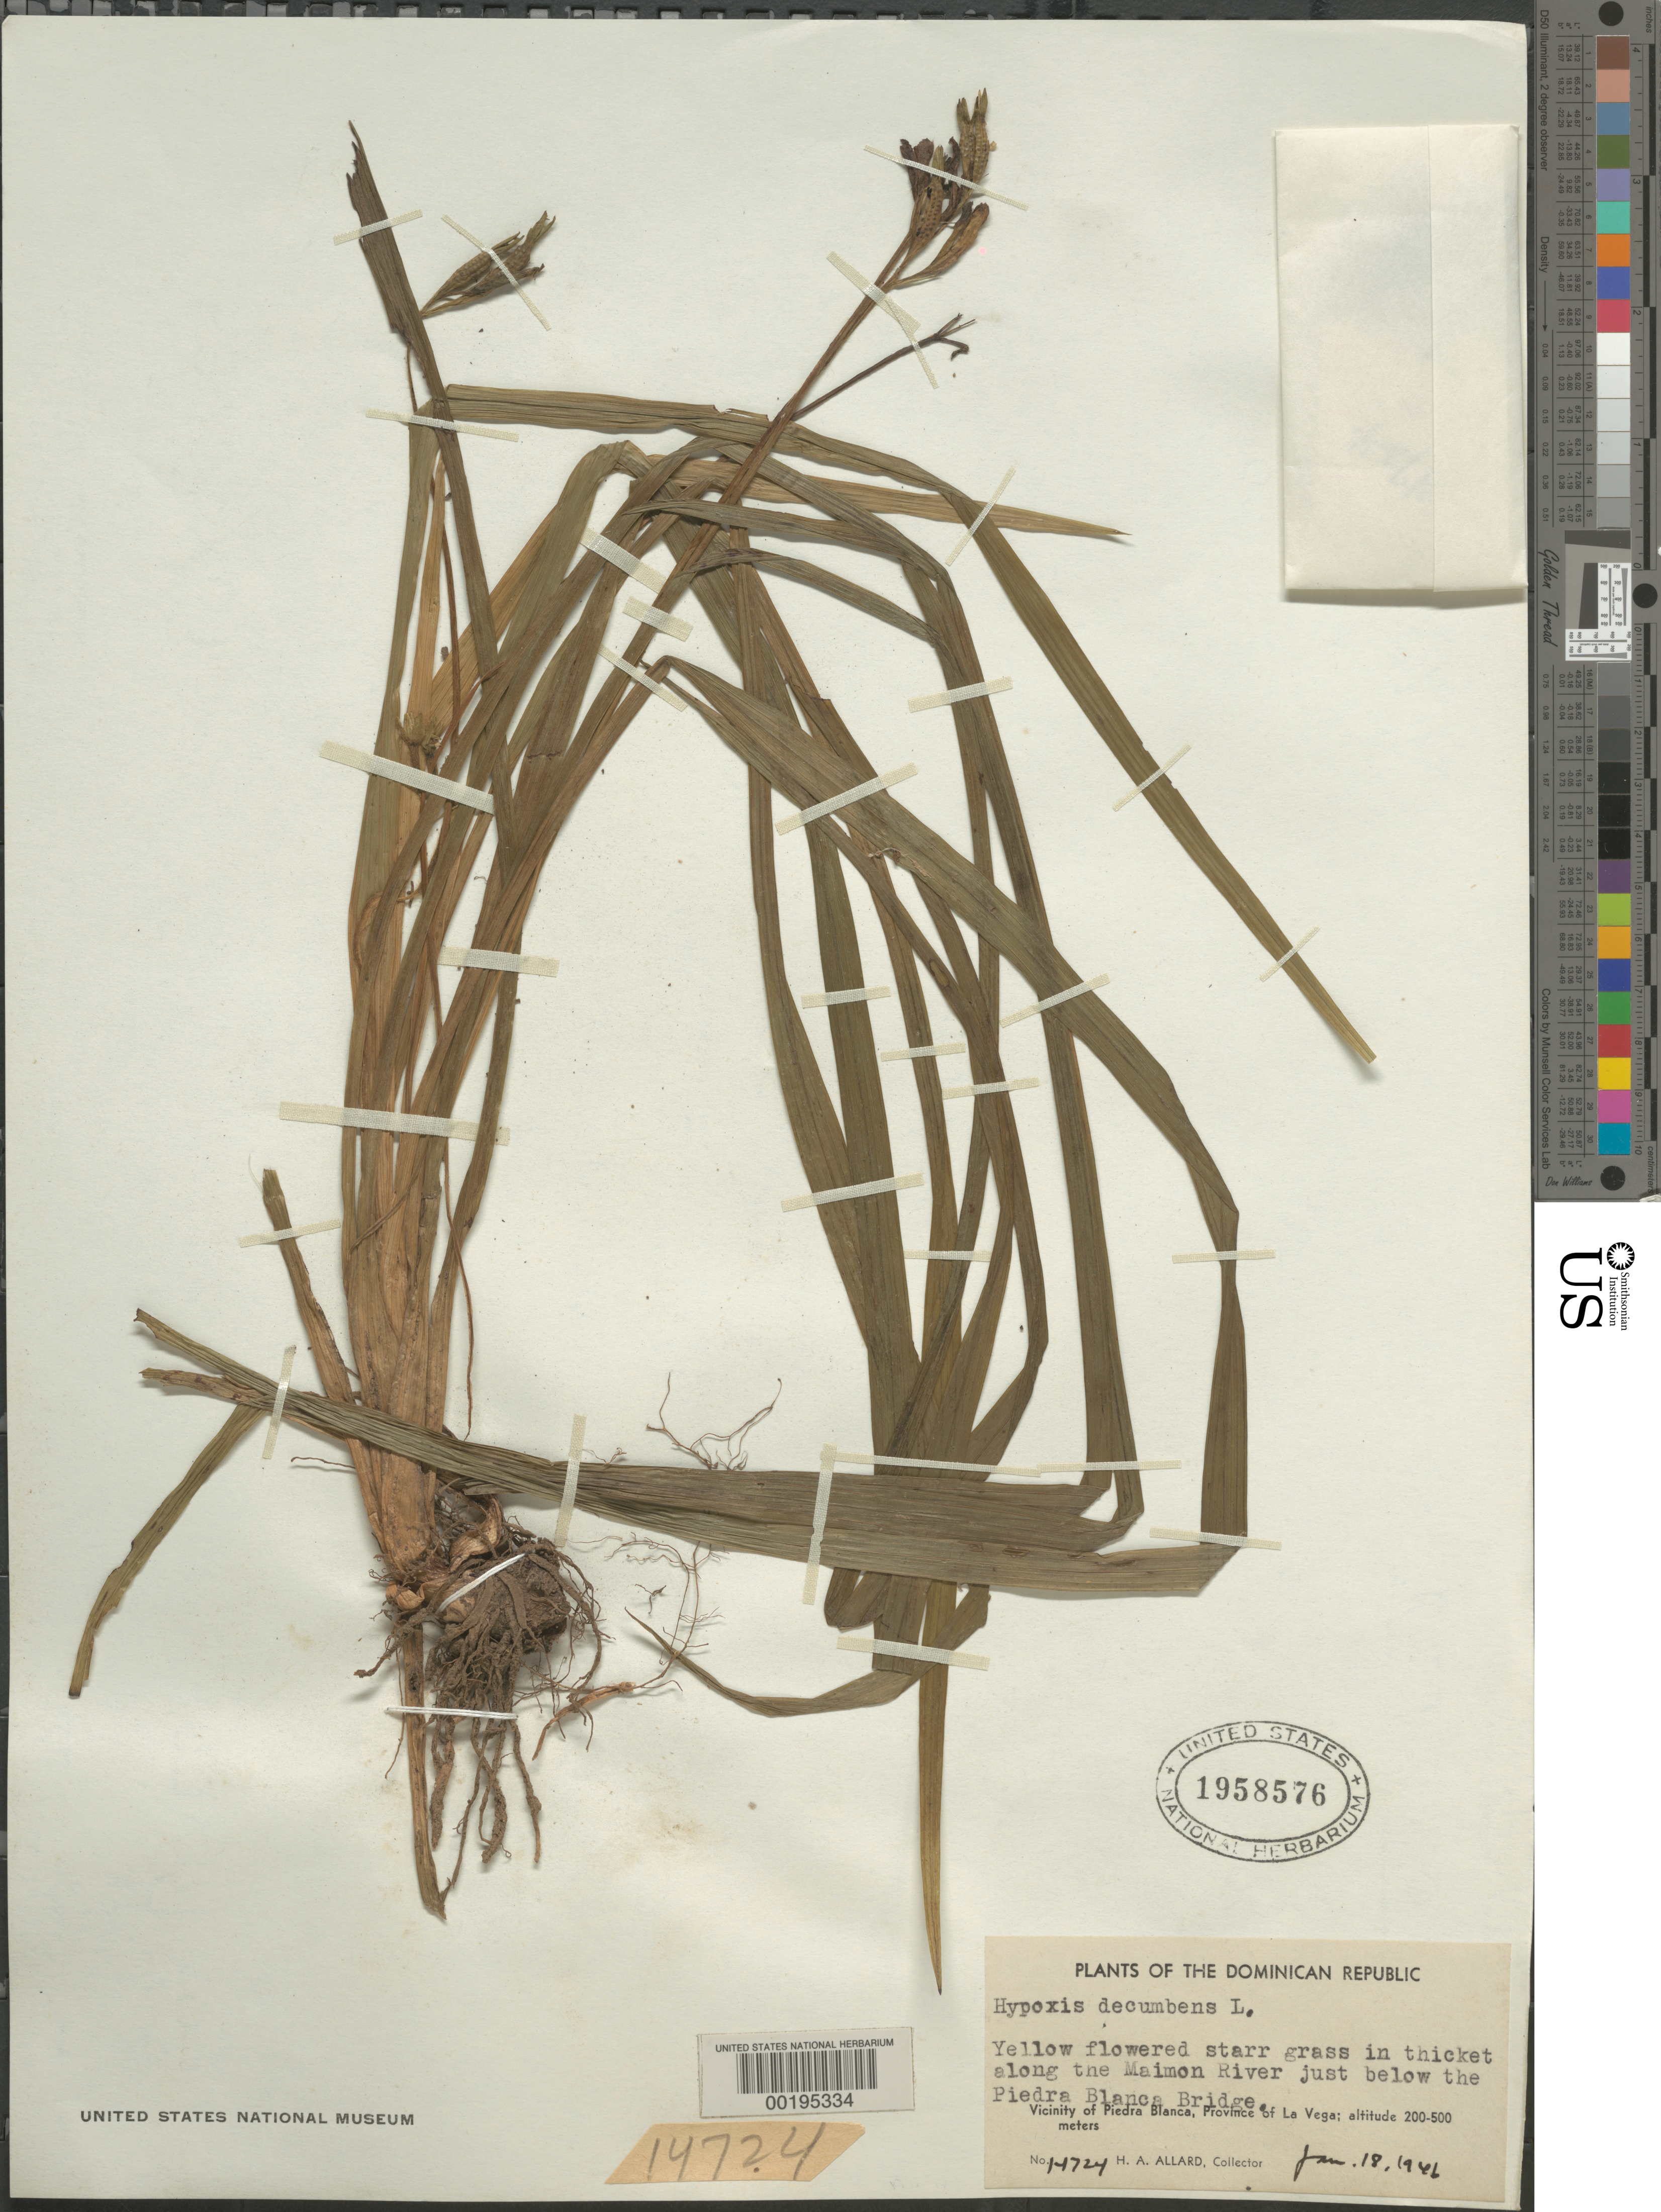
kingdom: Plantae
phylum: Tracheophyta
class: Liliopsida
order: Asparagales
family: Hypoxidaceae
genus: Hypoxis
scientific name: Hypoxis decumbens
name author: L.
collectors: H. A. Allard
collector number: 14724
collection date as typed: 18 Jan 1946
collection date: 1946-01-18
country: Dominican Republic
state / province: La Vega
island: Hispaniola Island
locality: Along the maimon river just below the piedra blanca bridge; vicinity of piedra blanca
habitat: Thicket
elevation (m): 200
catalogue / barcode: US 1958576